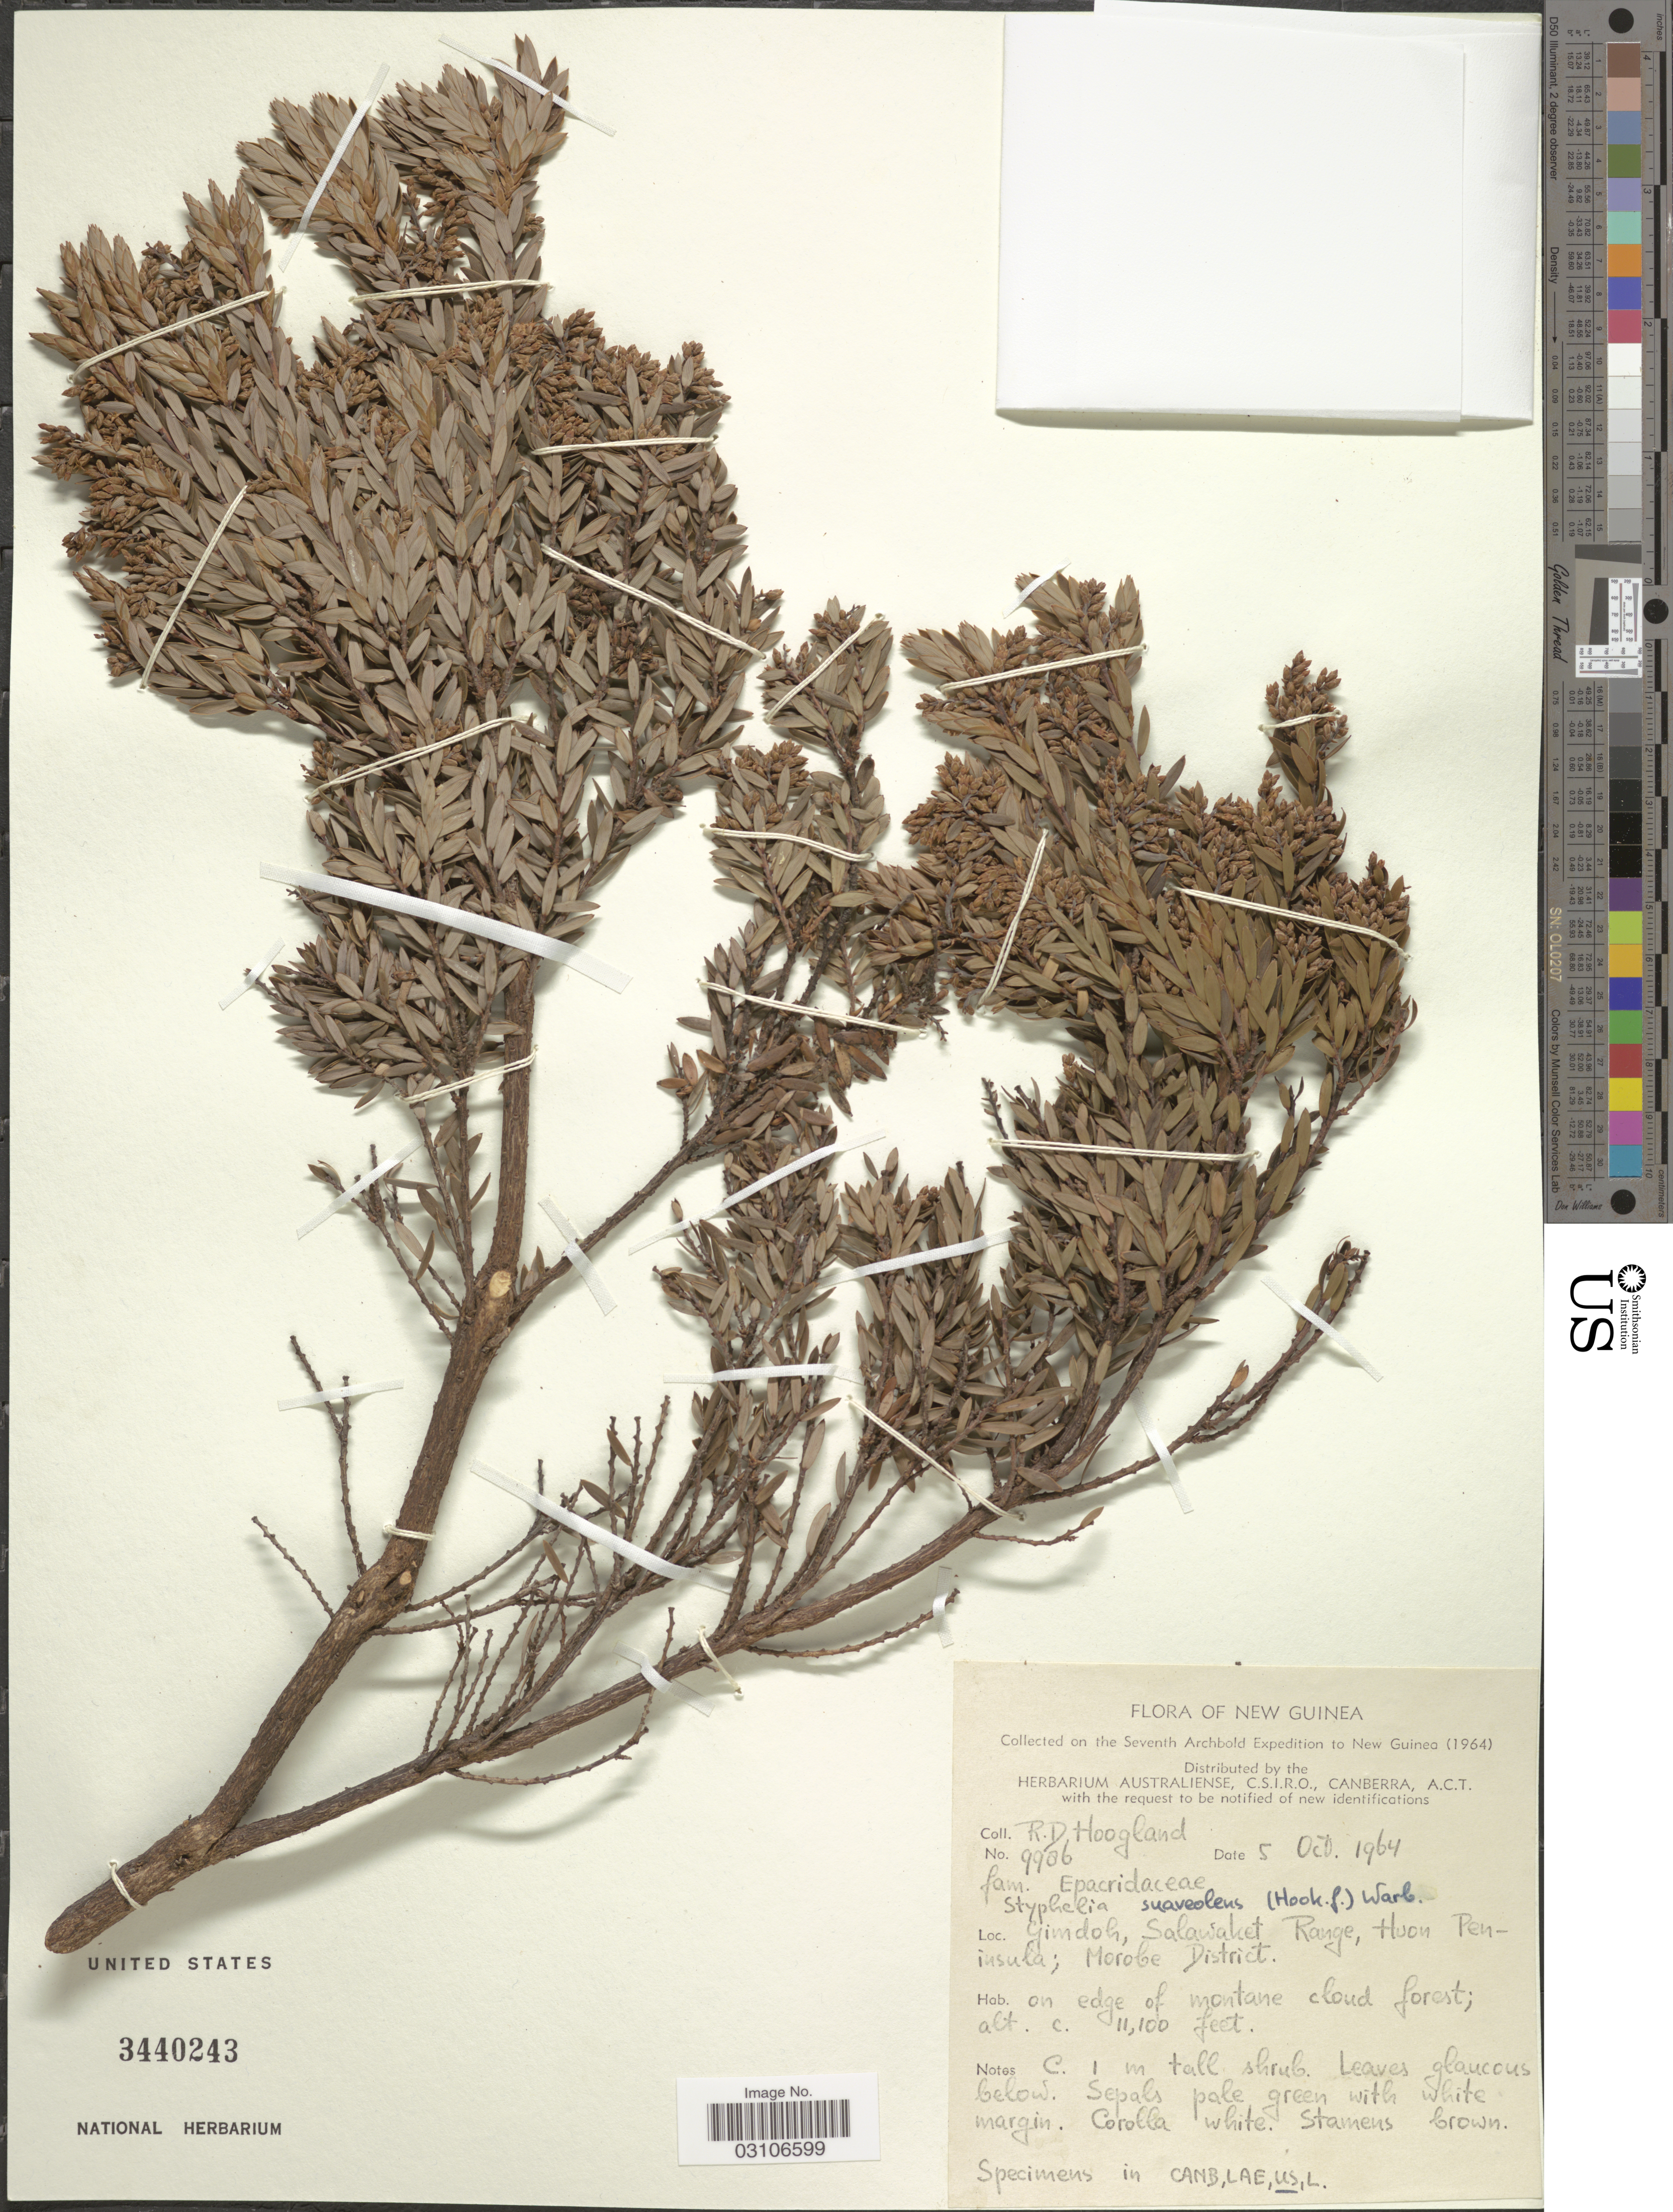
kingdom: Plantae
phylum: Tracheophyta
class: Magnoliopsida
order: Ericales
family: Ericaceae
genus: Styphelia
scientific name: Styphelia suaveolens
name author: (Hook. f.) Warb. ex P. Sarasin & Sarasin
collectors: R. D. Hoogland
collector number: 9986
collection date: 1964-10-05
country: Papua New Guinea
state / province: Morobe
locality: New Guinea. Gimdoh, Salawaket Range, Huon Peninsula, Morobe District.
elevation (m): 3383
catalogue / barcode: US 3440243